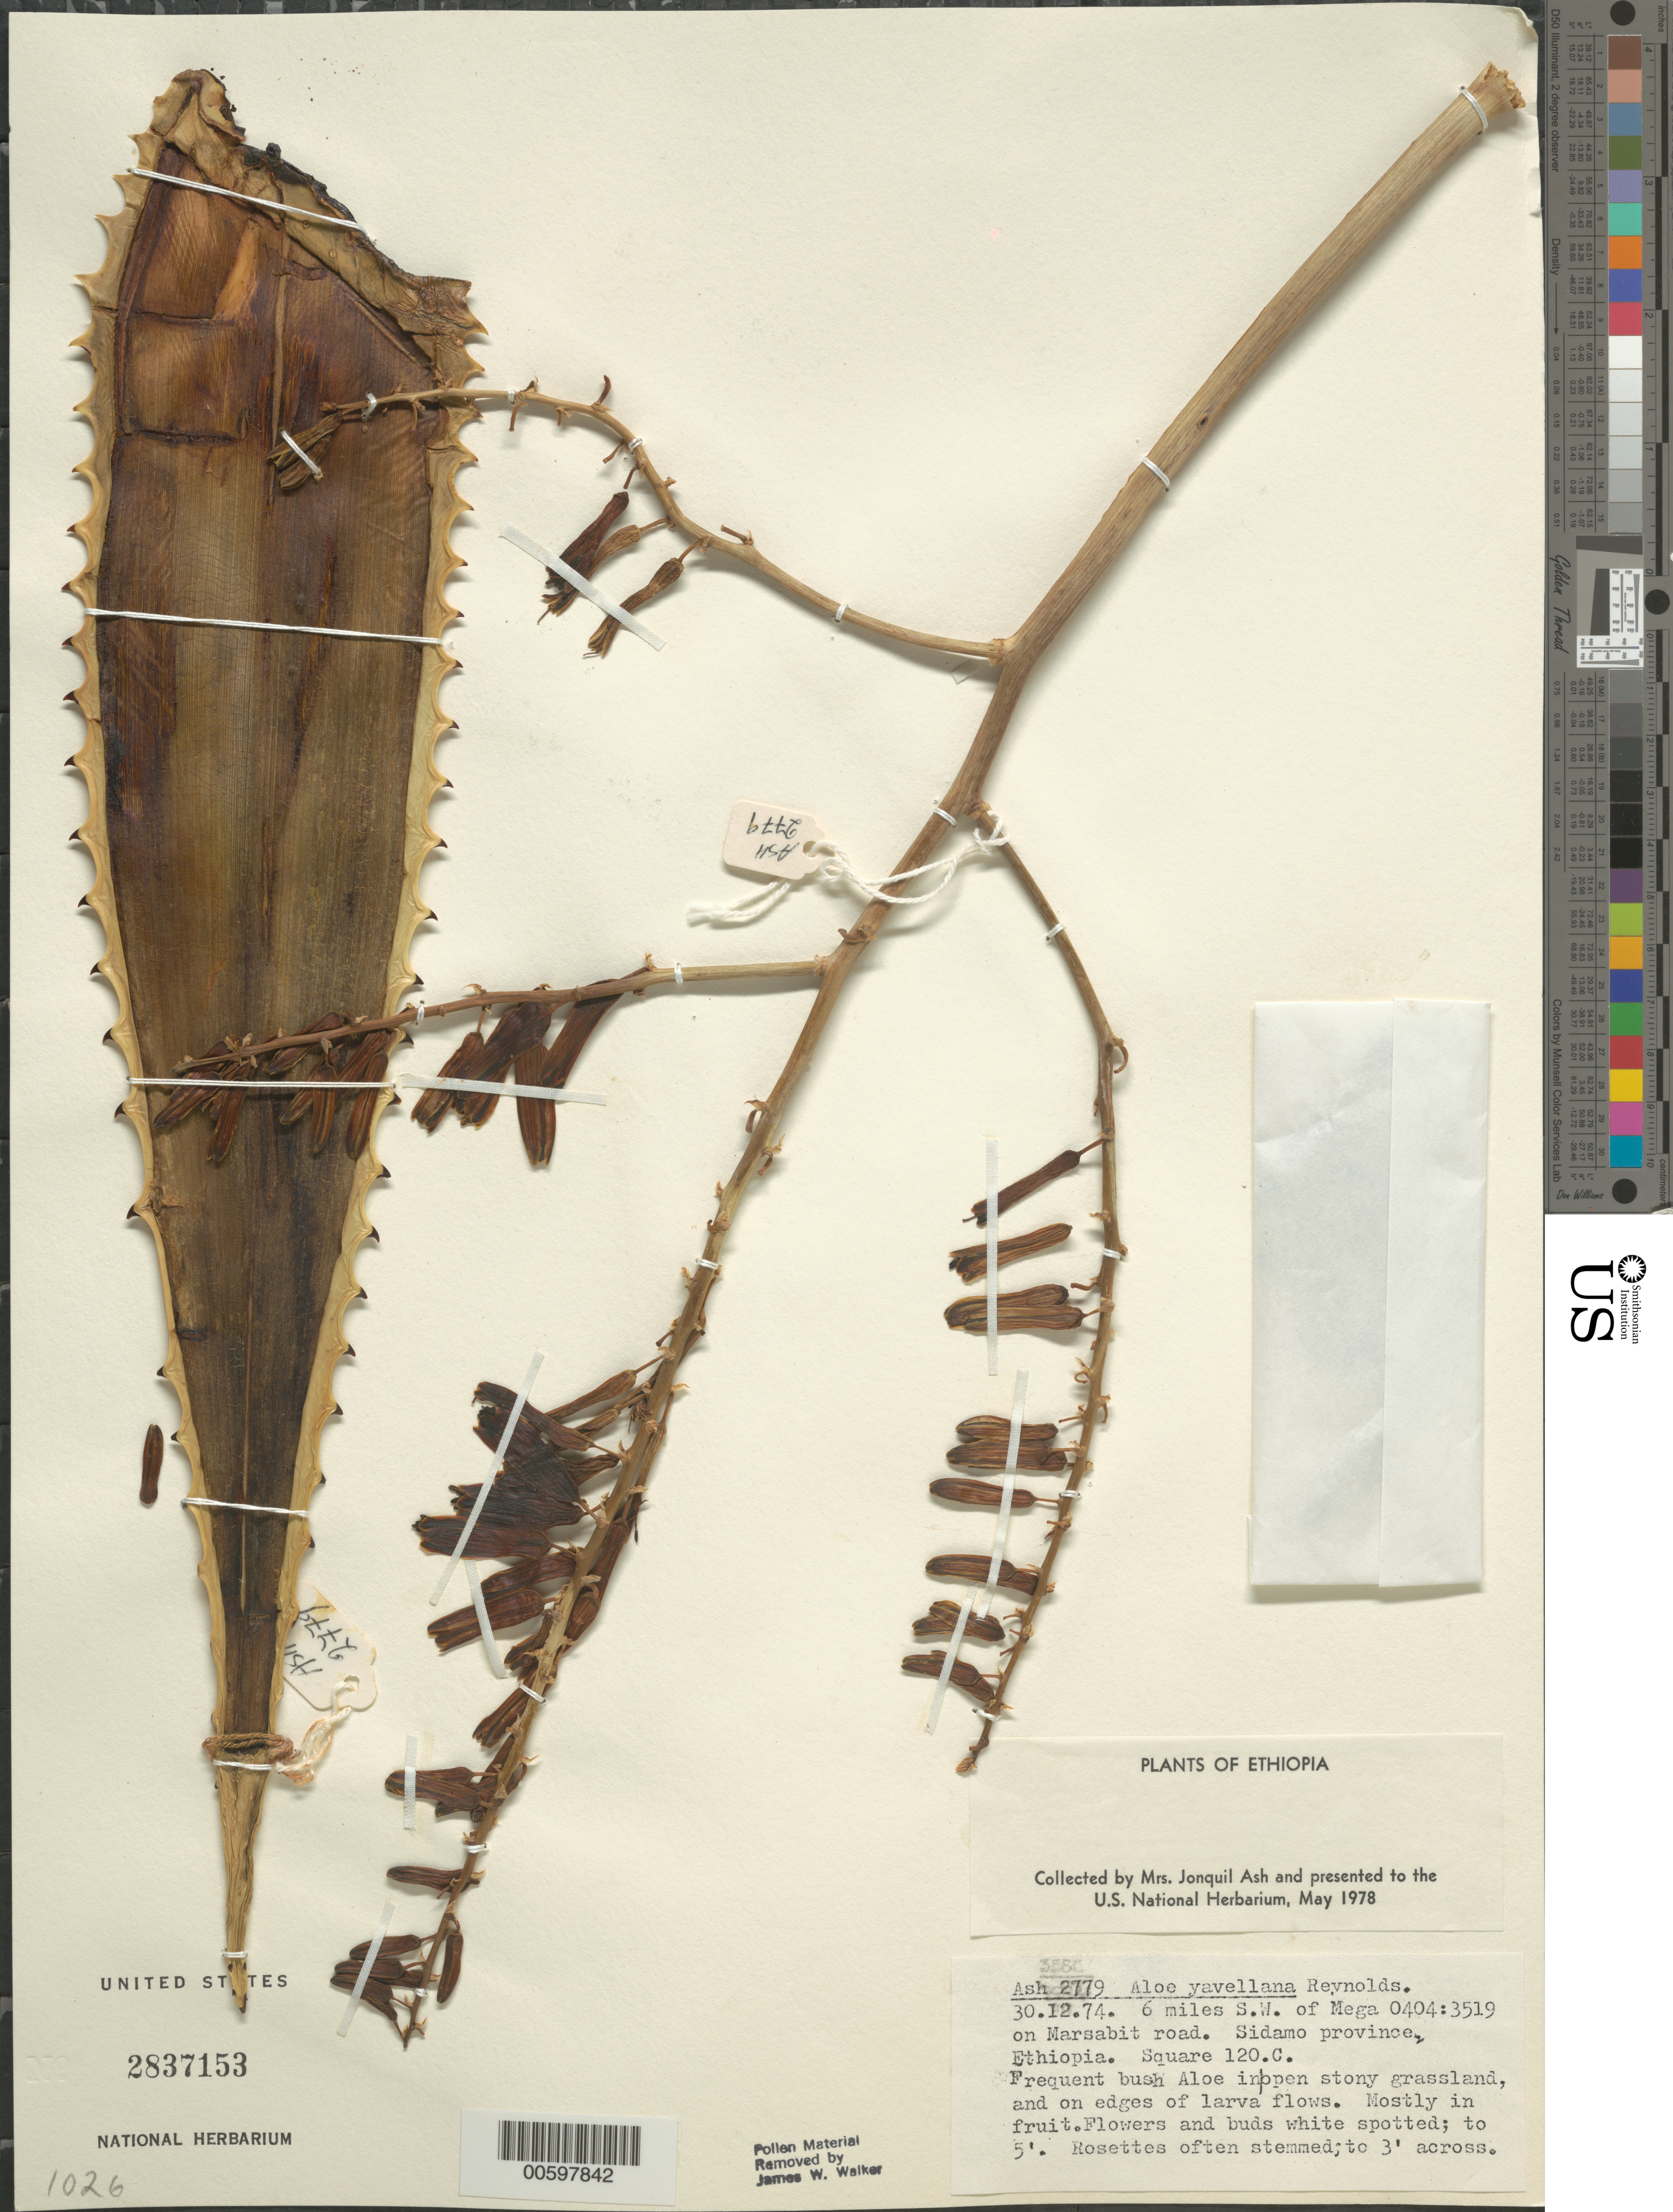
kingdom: Plantae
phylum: Tracheophyta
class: Liliopsida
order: Asparagales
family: Asphodelaceae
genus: Aloe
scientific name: Aloe yavellana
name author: Reynolds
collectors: J. Ash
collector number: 2779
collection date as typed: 30 Dec 1974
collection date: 1974-12-30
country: Ethiopia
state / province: Oromiya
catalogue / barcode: US 2837153